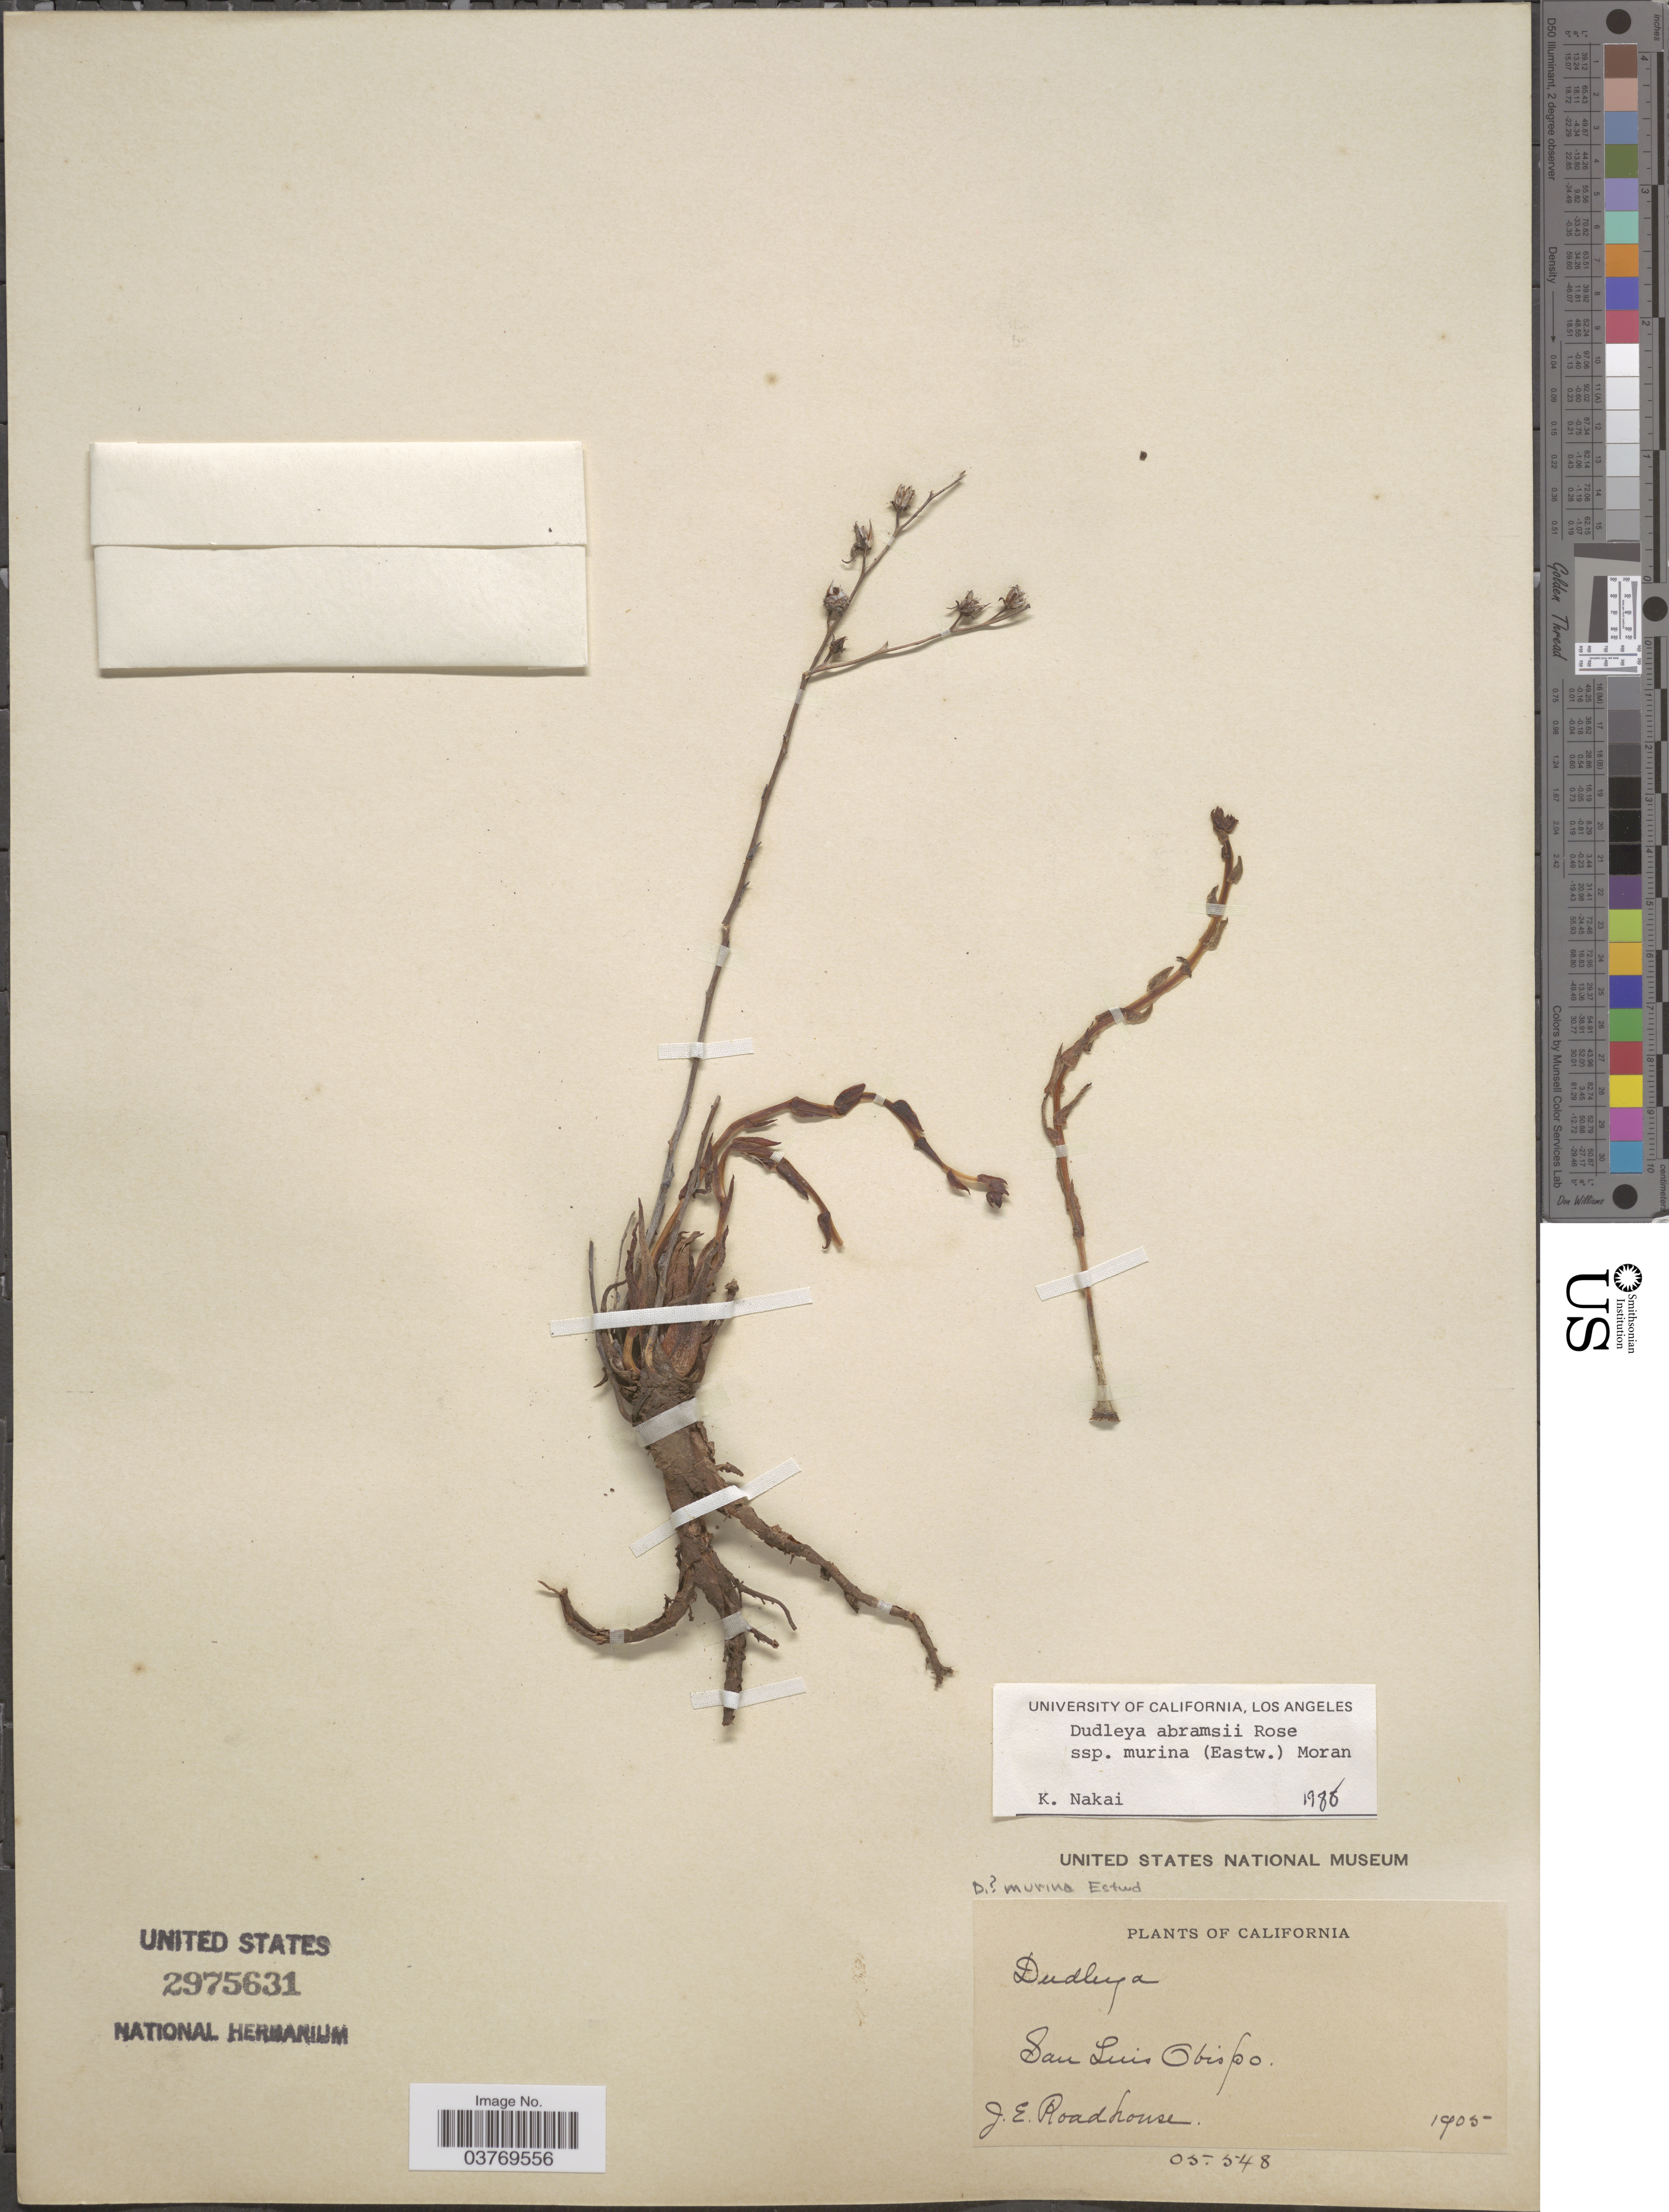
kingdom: Plantae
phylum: Tracheophyta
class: Magnoliopsida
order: Saxifragales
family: Crassulaceae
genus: Dudleya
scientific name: Dudleya abramsii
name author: Rose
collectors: J. Roadhouse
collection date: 1905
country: United States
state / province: California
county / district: San Luis Obispo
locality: San Luis Obispo.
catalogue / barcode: US 2975631